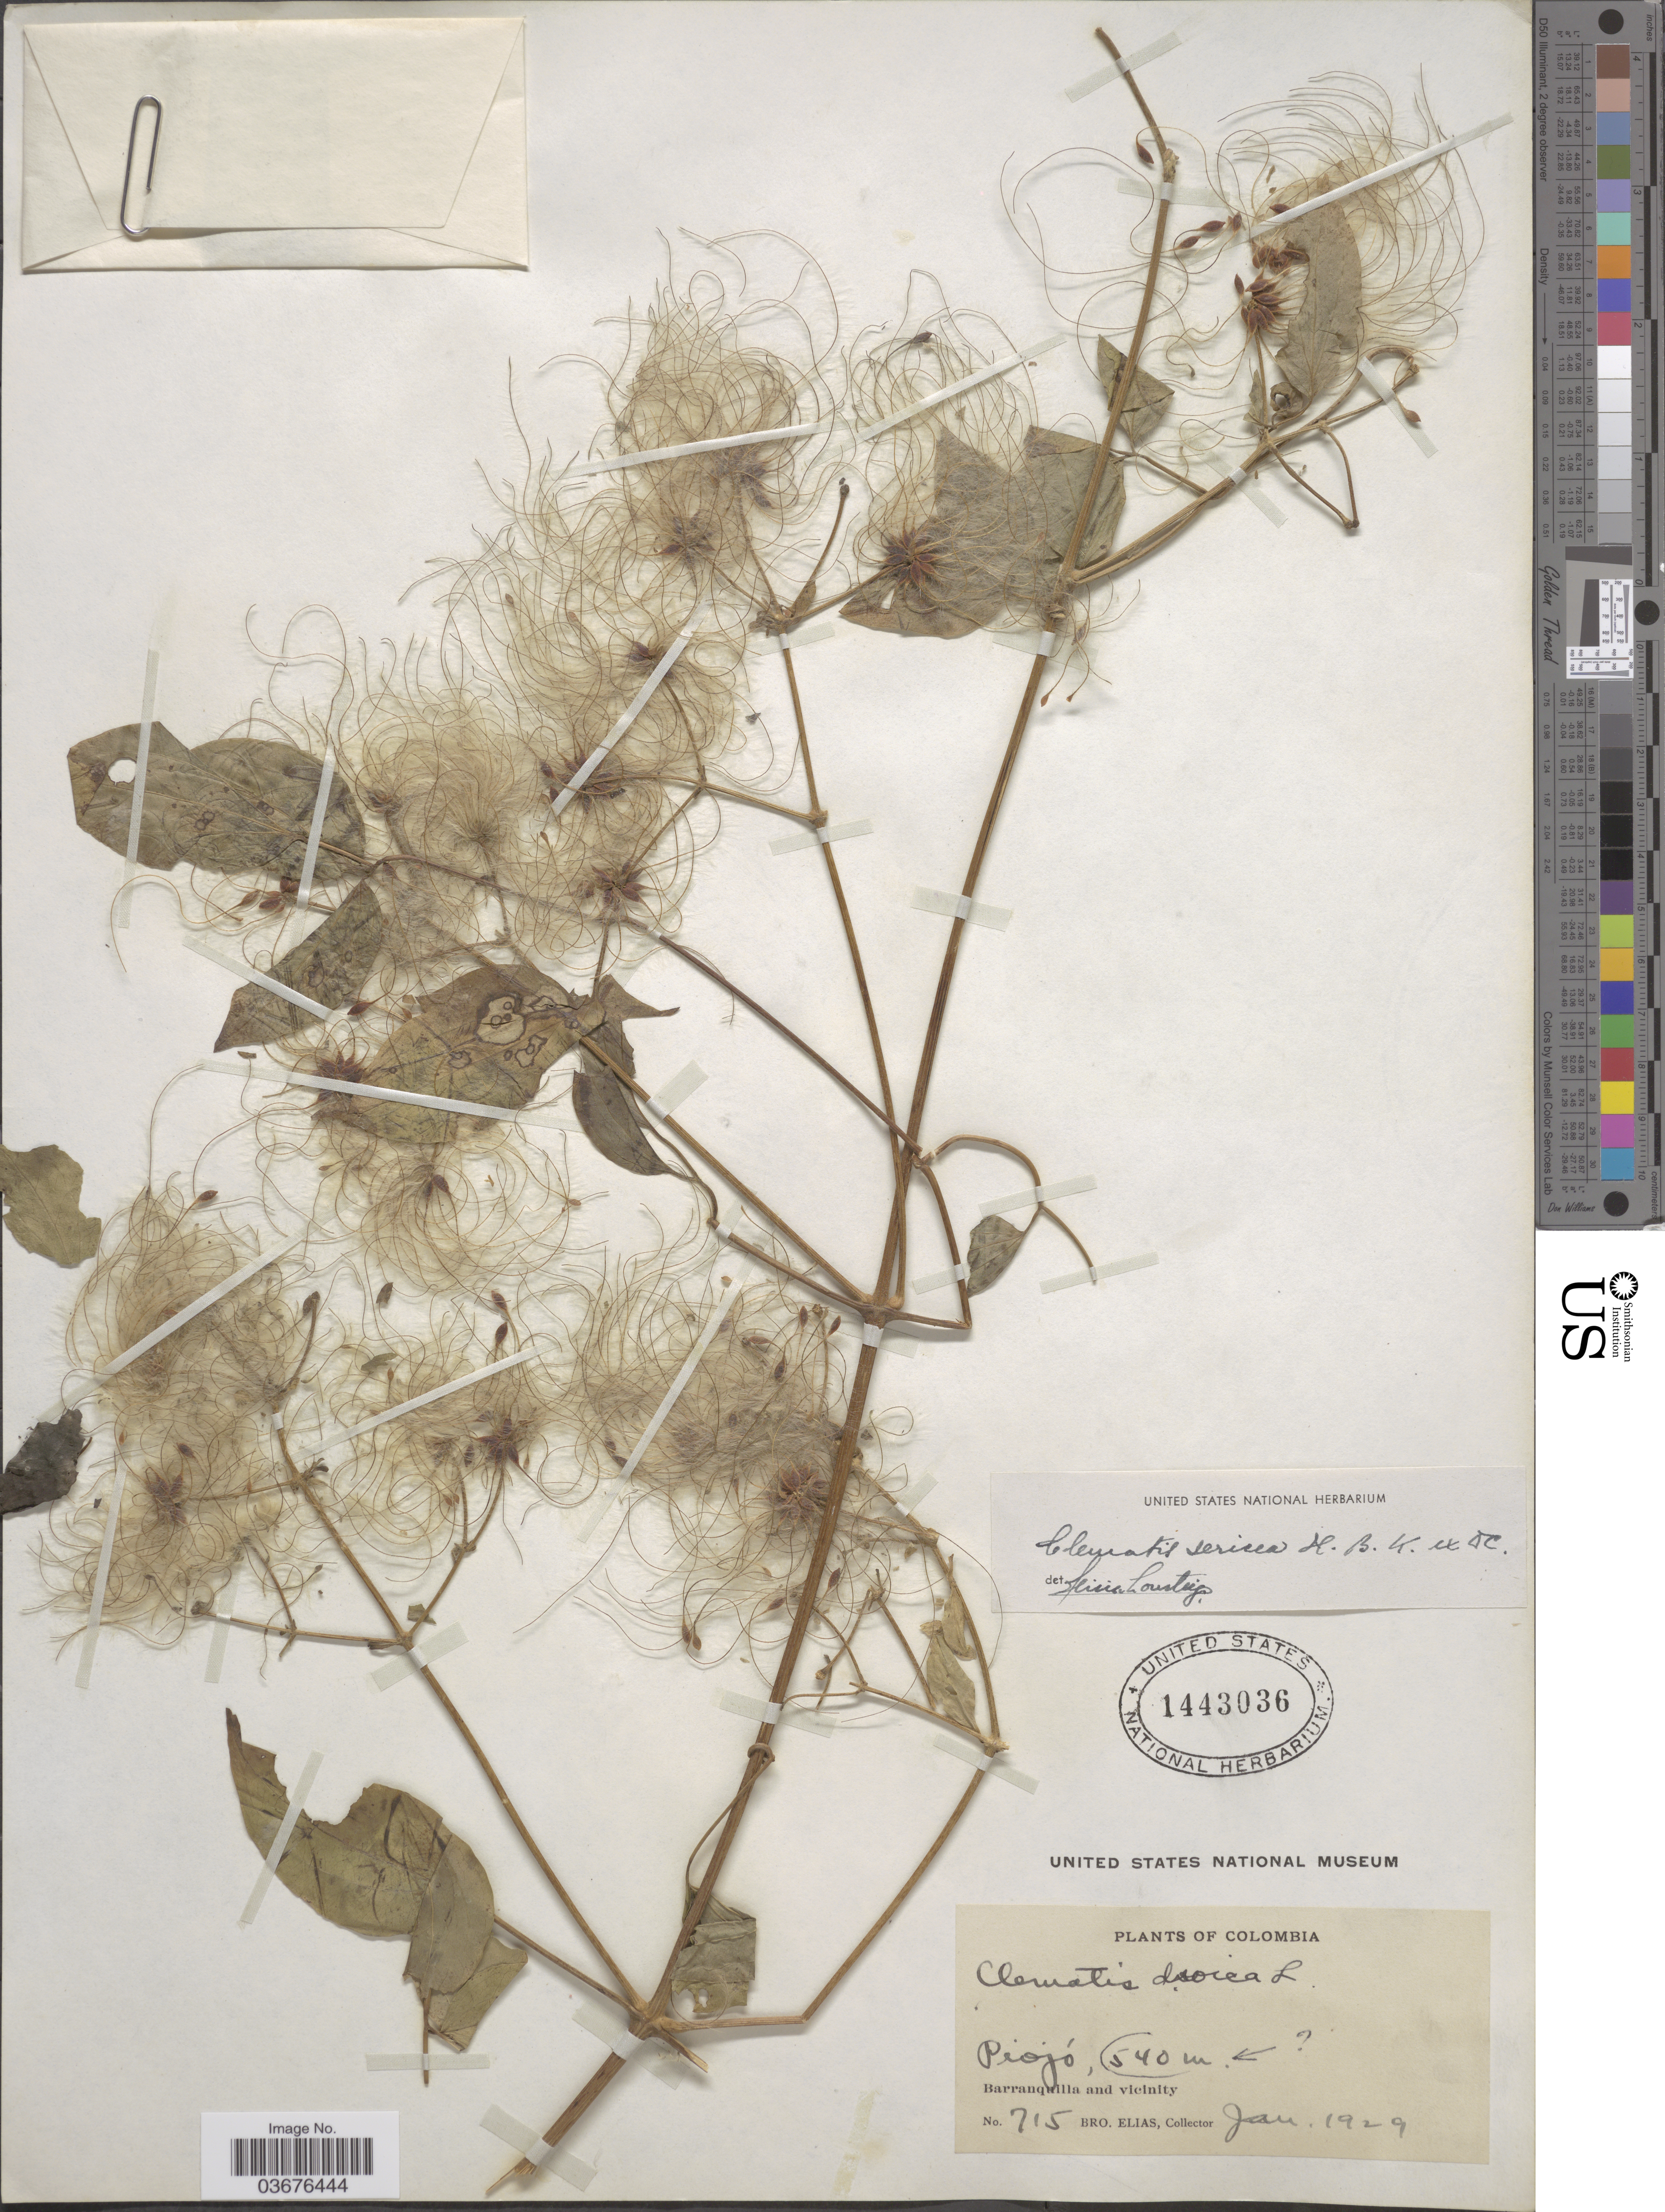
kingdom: Plantae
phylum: Tracheophyta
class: Magnoliopsida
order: Ranunculales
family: Ranunculaceae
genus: Clematis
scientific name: Clematis haenkeana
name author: C. Presl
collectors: Bro. Elias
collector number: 715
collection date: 1929-01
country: Colombia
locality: Piojó. Barranquilla and vicinity.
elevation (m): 540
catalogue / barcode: US 1443036